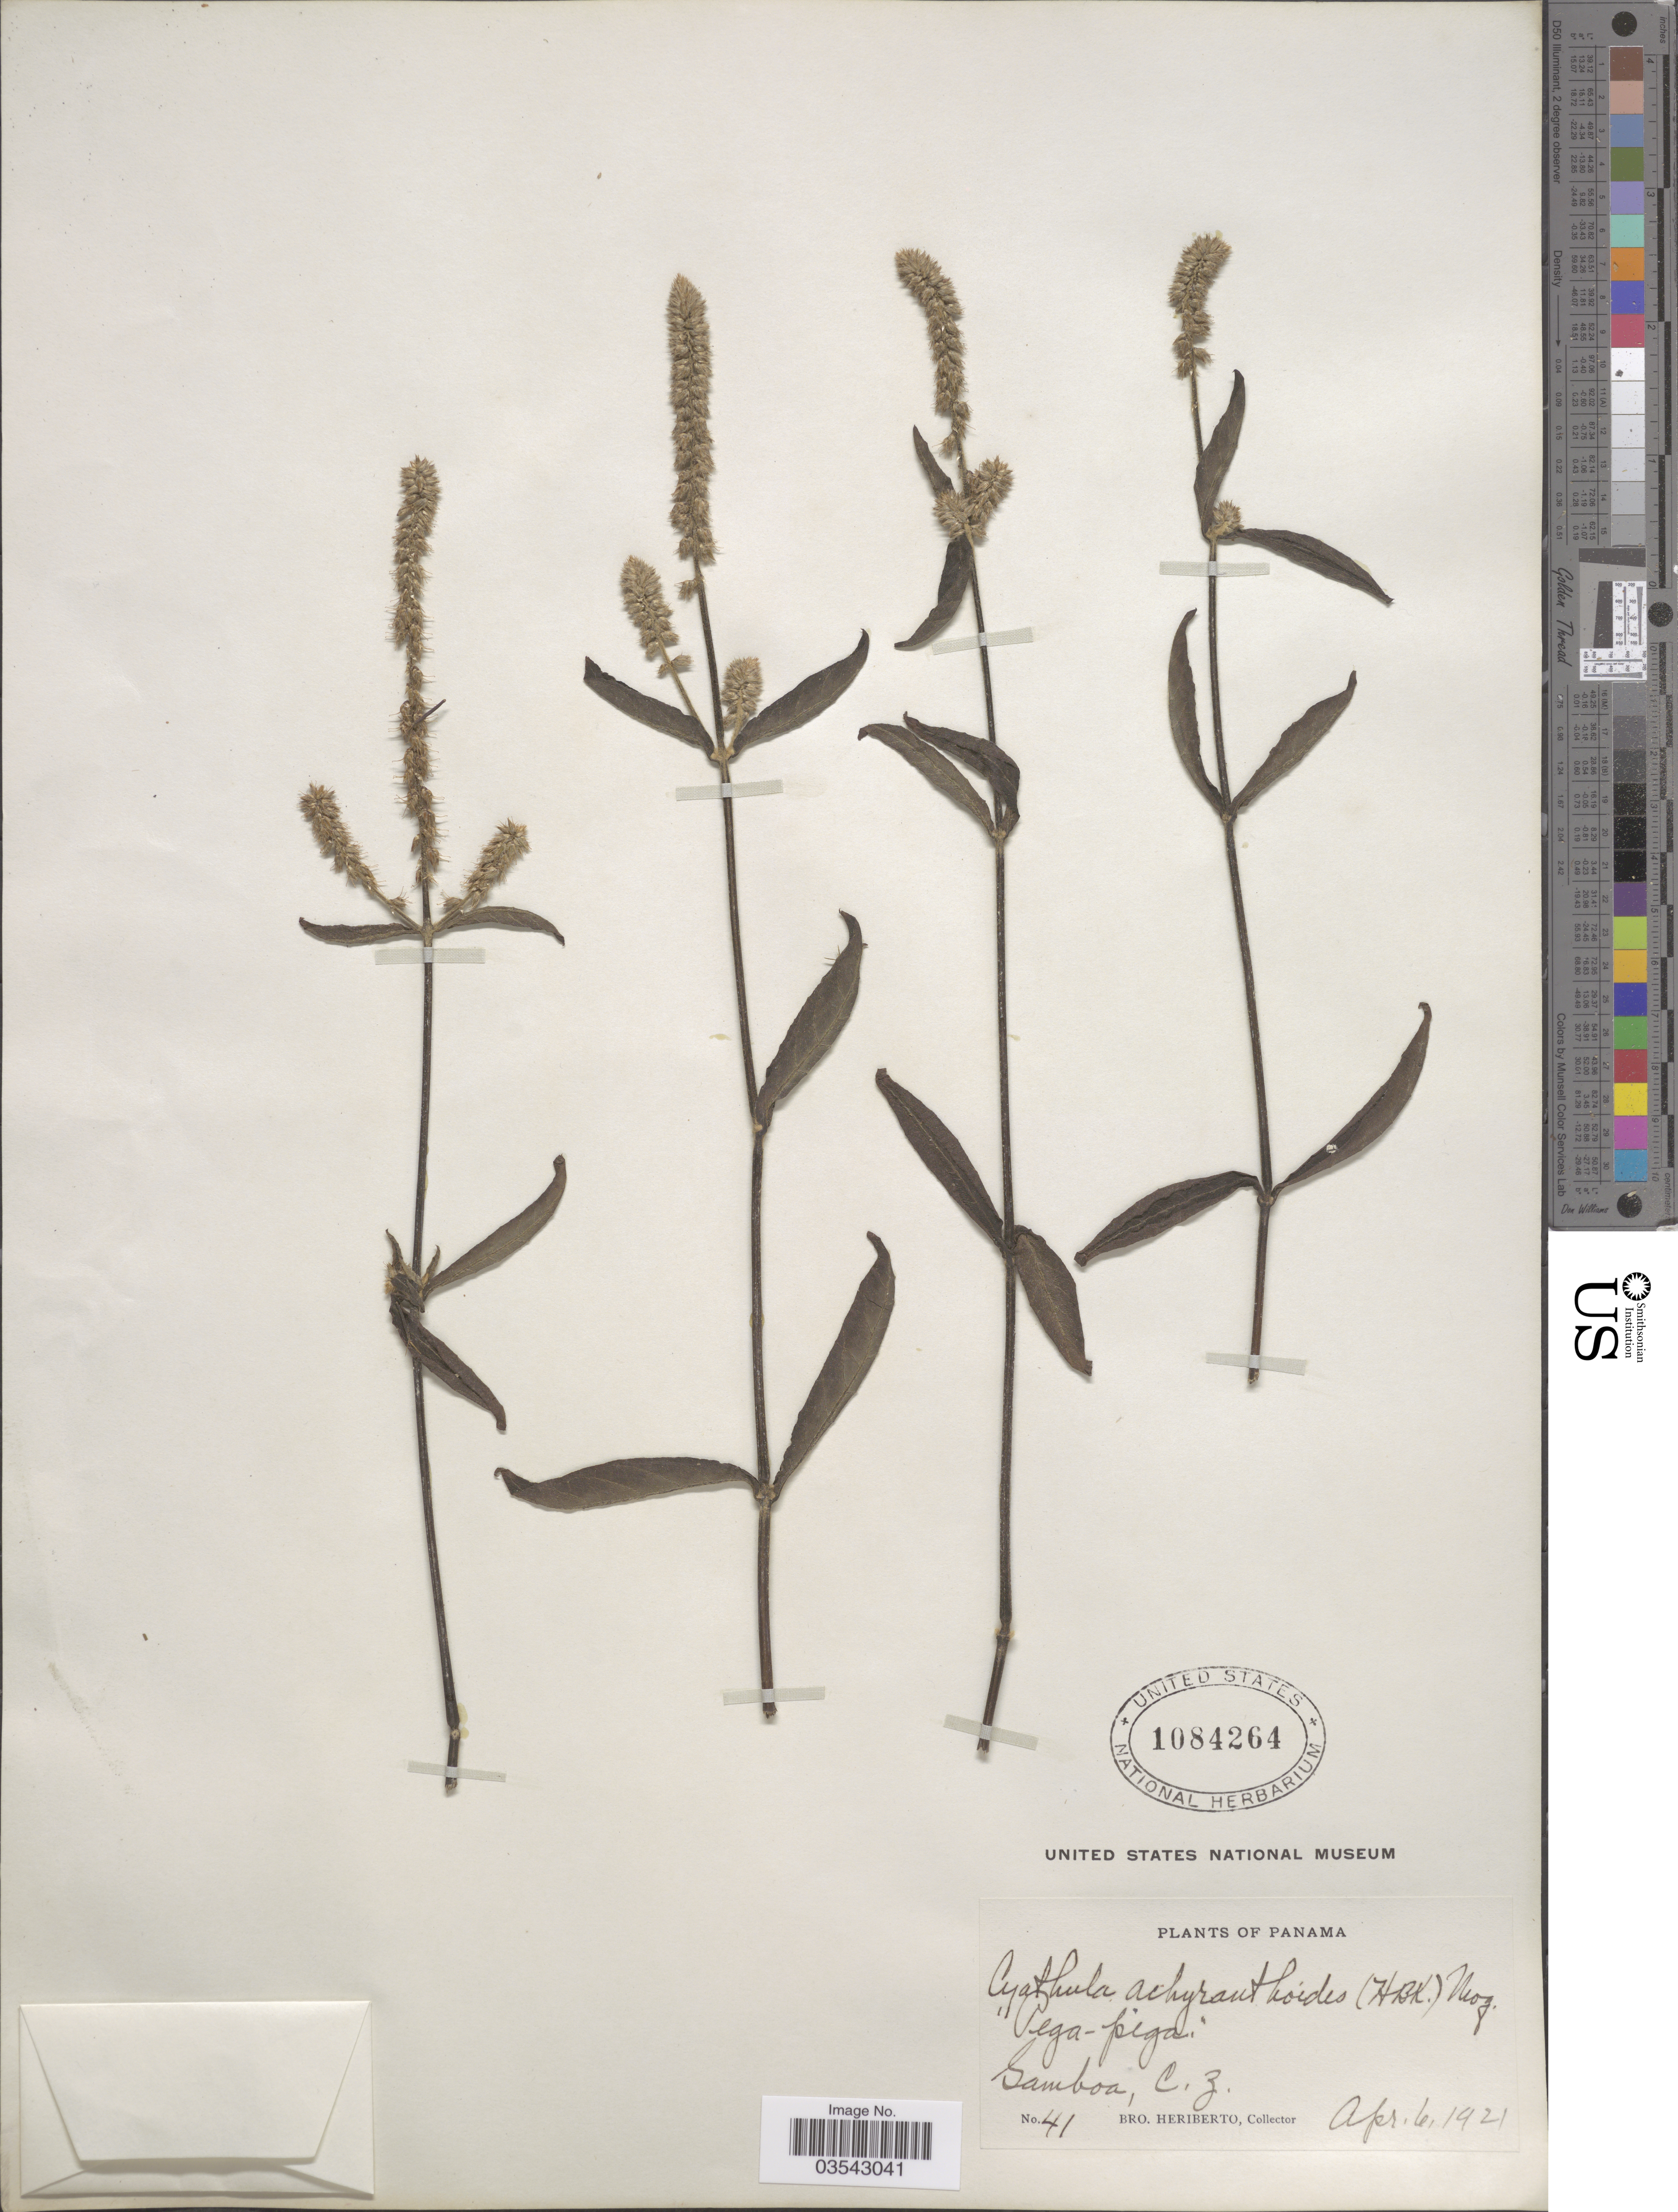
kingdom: Plantae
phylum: Tracheophyta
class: Magnoliopsida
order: Caryophyllales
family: Amaranthaceae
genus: Cyathula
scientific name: Cyathula achyranthoides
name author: (Kunth) Moq.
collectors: B. Heriberto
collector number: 41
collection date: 1921-04-06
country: Panama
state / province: Colón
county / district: Canal Zone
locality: Gamboa, C. Z.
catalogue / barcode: US 1084264